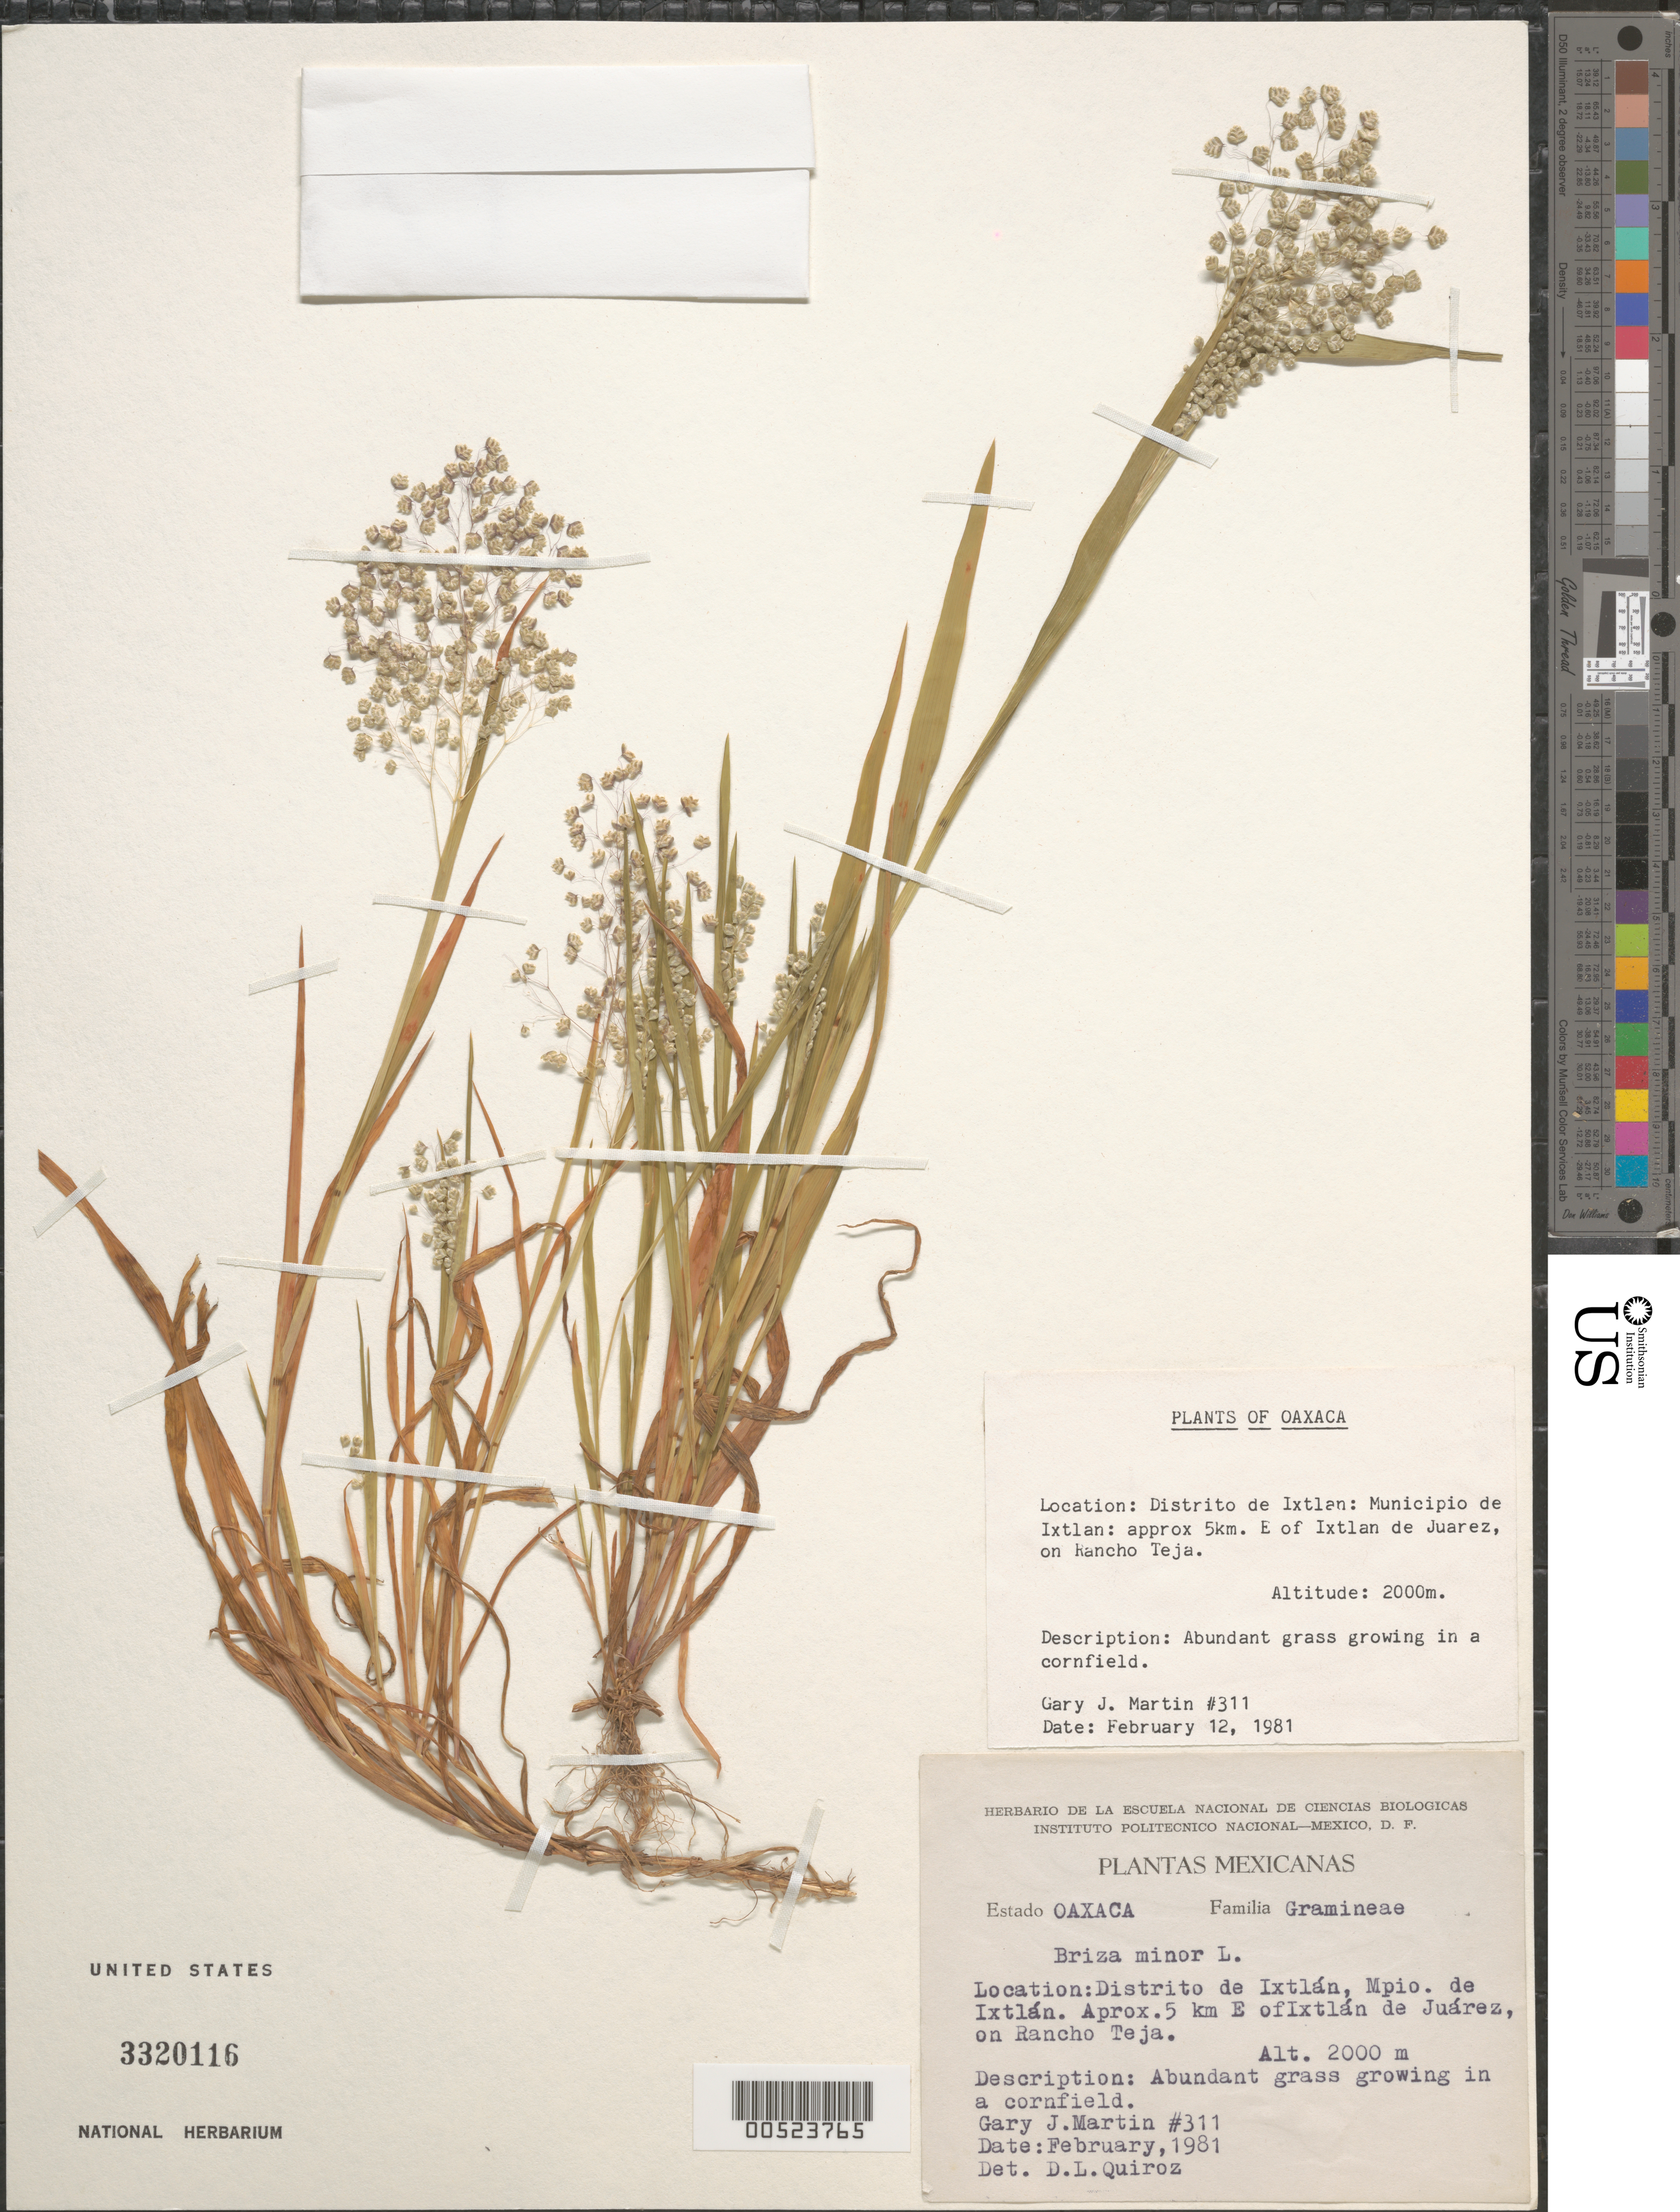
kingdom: Plantae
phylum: Tracheophyta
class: Liliopsida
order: Poales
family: Poaceae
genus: Briza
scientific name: Briza minor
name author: L.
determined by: Quiroz, D. L.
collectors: G. J. Martin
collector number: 311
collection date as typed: Feb 1981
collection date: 1981-02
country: Mexico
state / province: Oaxaca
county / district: Ixtlán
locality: Dist de Ixtlán, Mpio. de Ixtlán, ca 5 km E of Ixtlán de Juárez, on Rancho Teja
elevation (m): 2000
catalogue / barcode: US 3320116